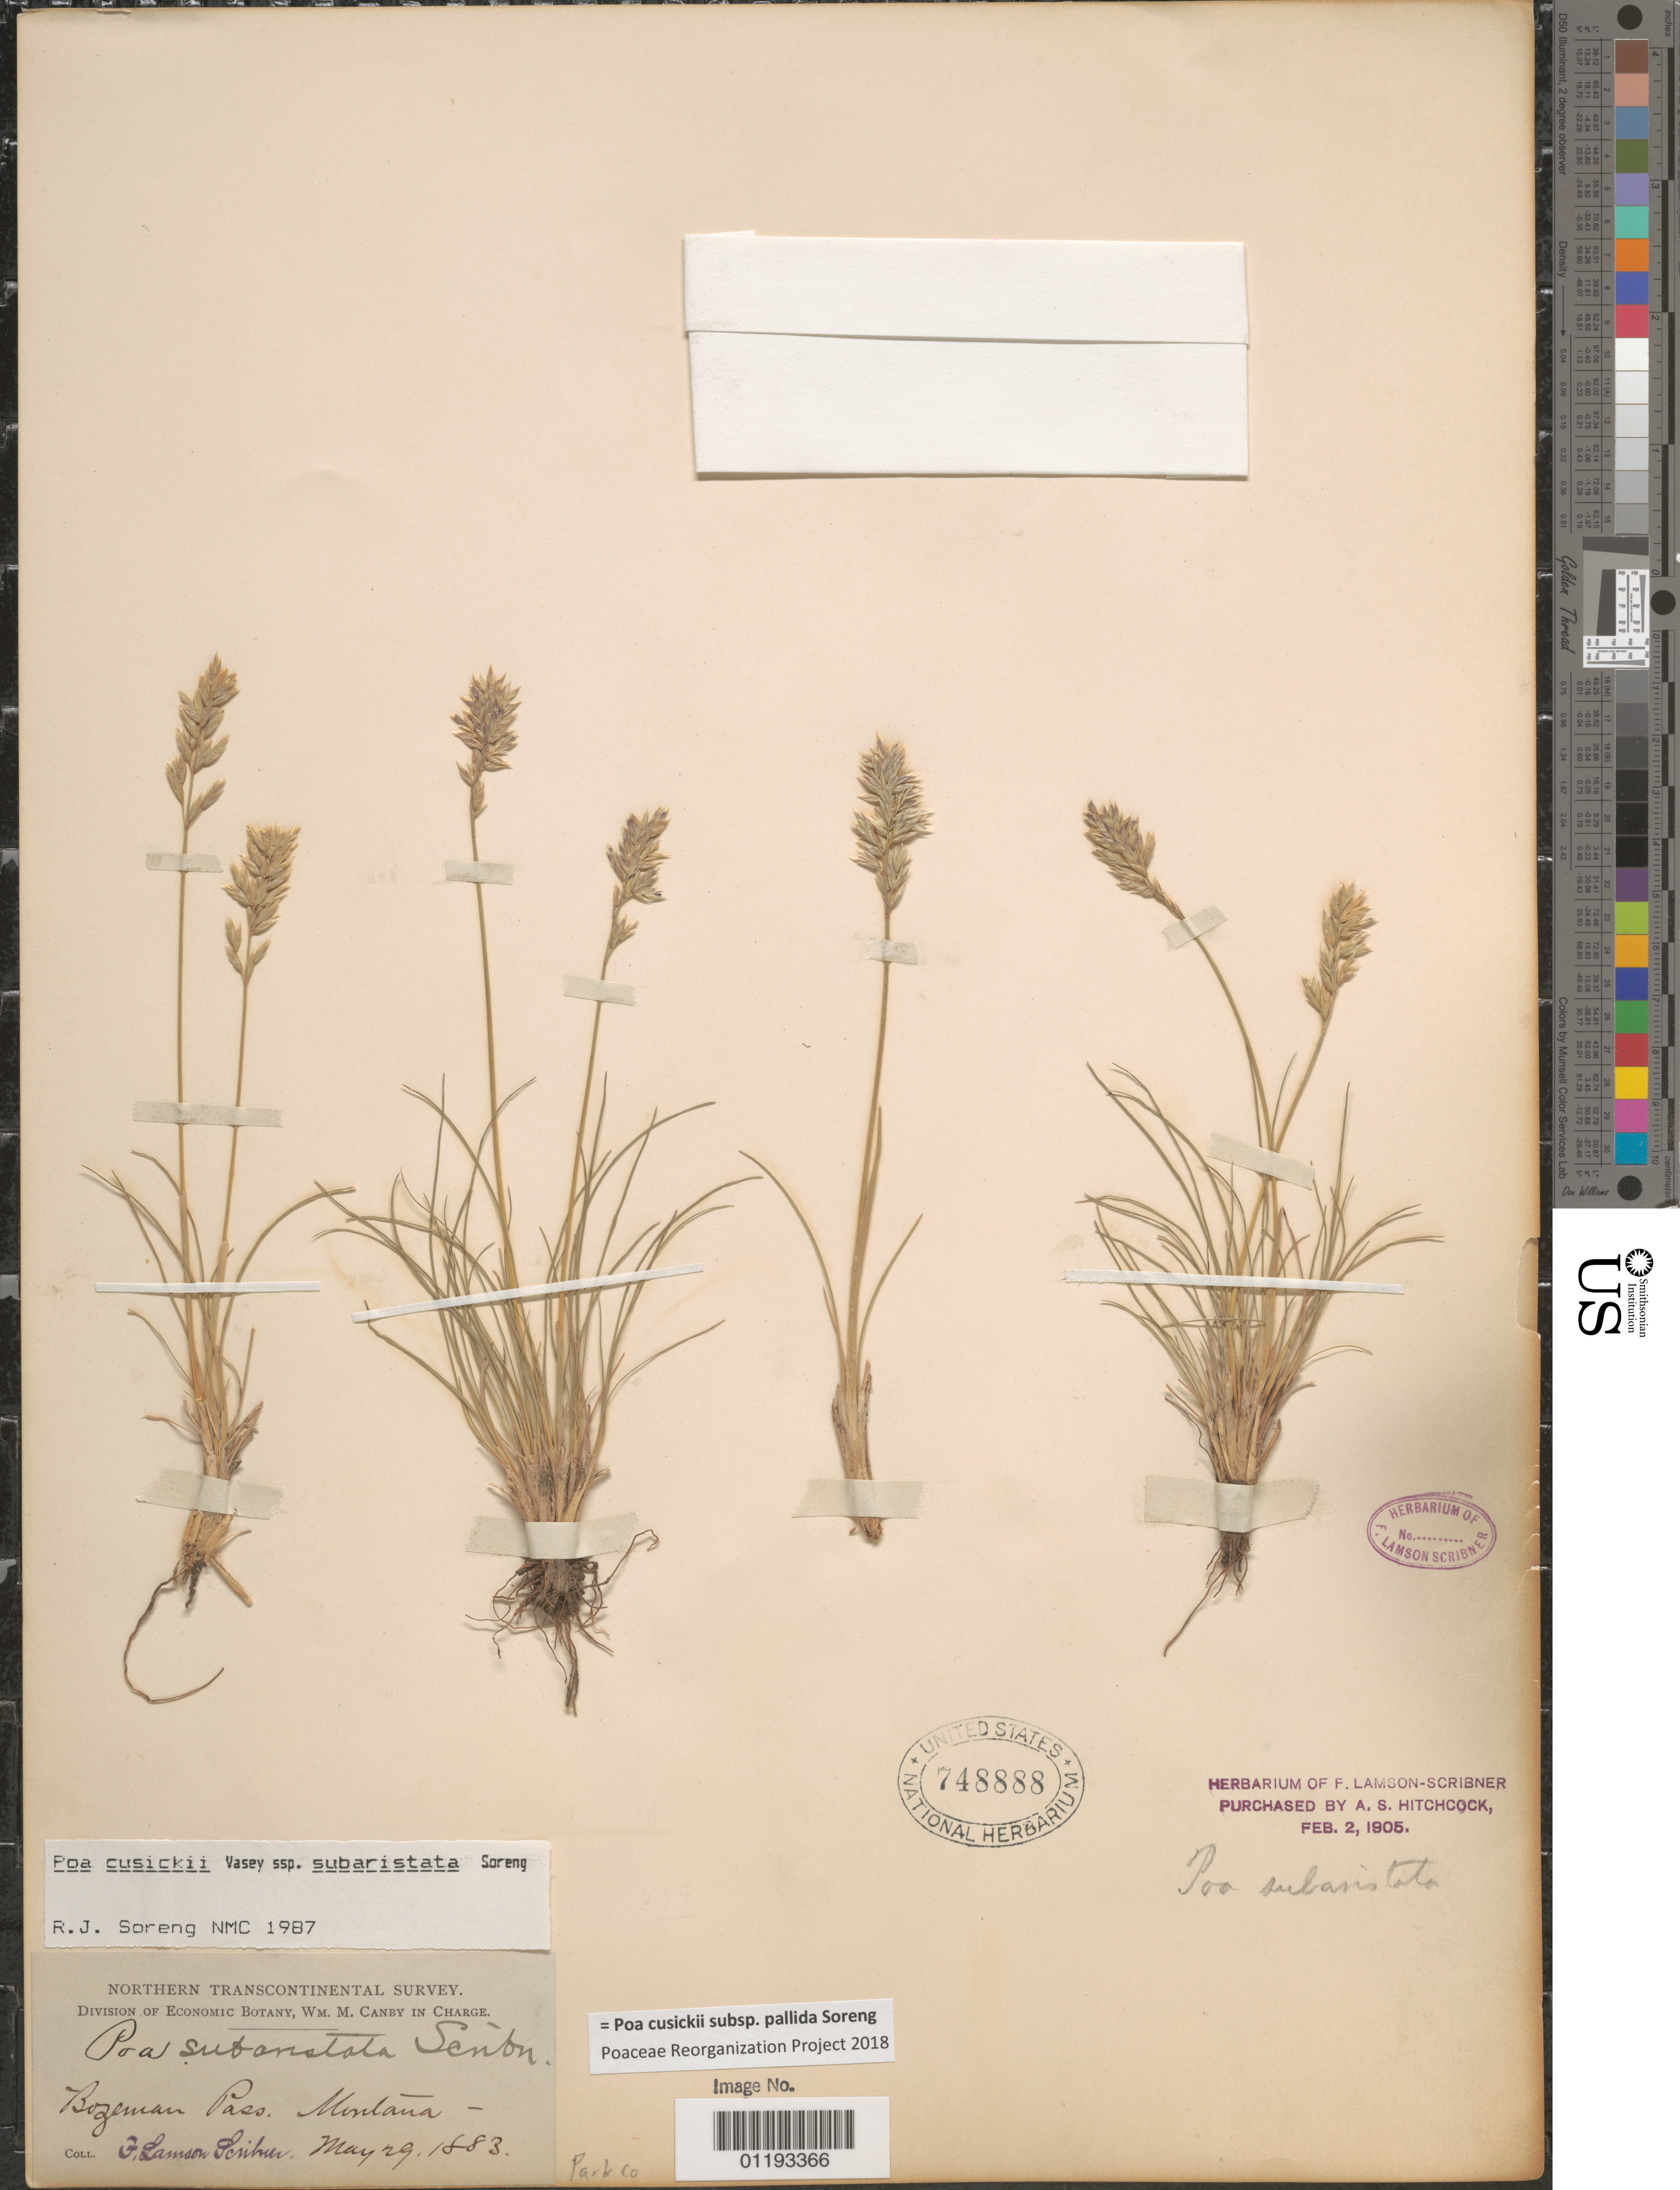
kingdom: Plantae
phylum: Tracheophyta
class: Liliopsida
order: Poales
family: Poaceae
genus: Poa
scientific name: Poa cusickii subsp. pallida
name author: Soreng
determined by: Poaceae Reorganization Project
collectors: F. L. Scribner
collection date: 1883-05-29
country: United States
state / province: Montana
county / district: Gallatin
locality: Bozeman Pass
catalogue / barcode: US 748888